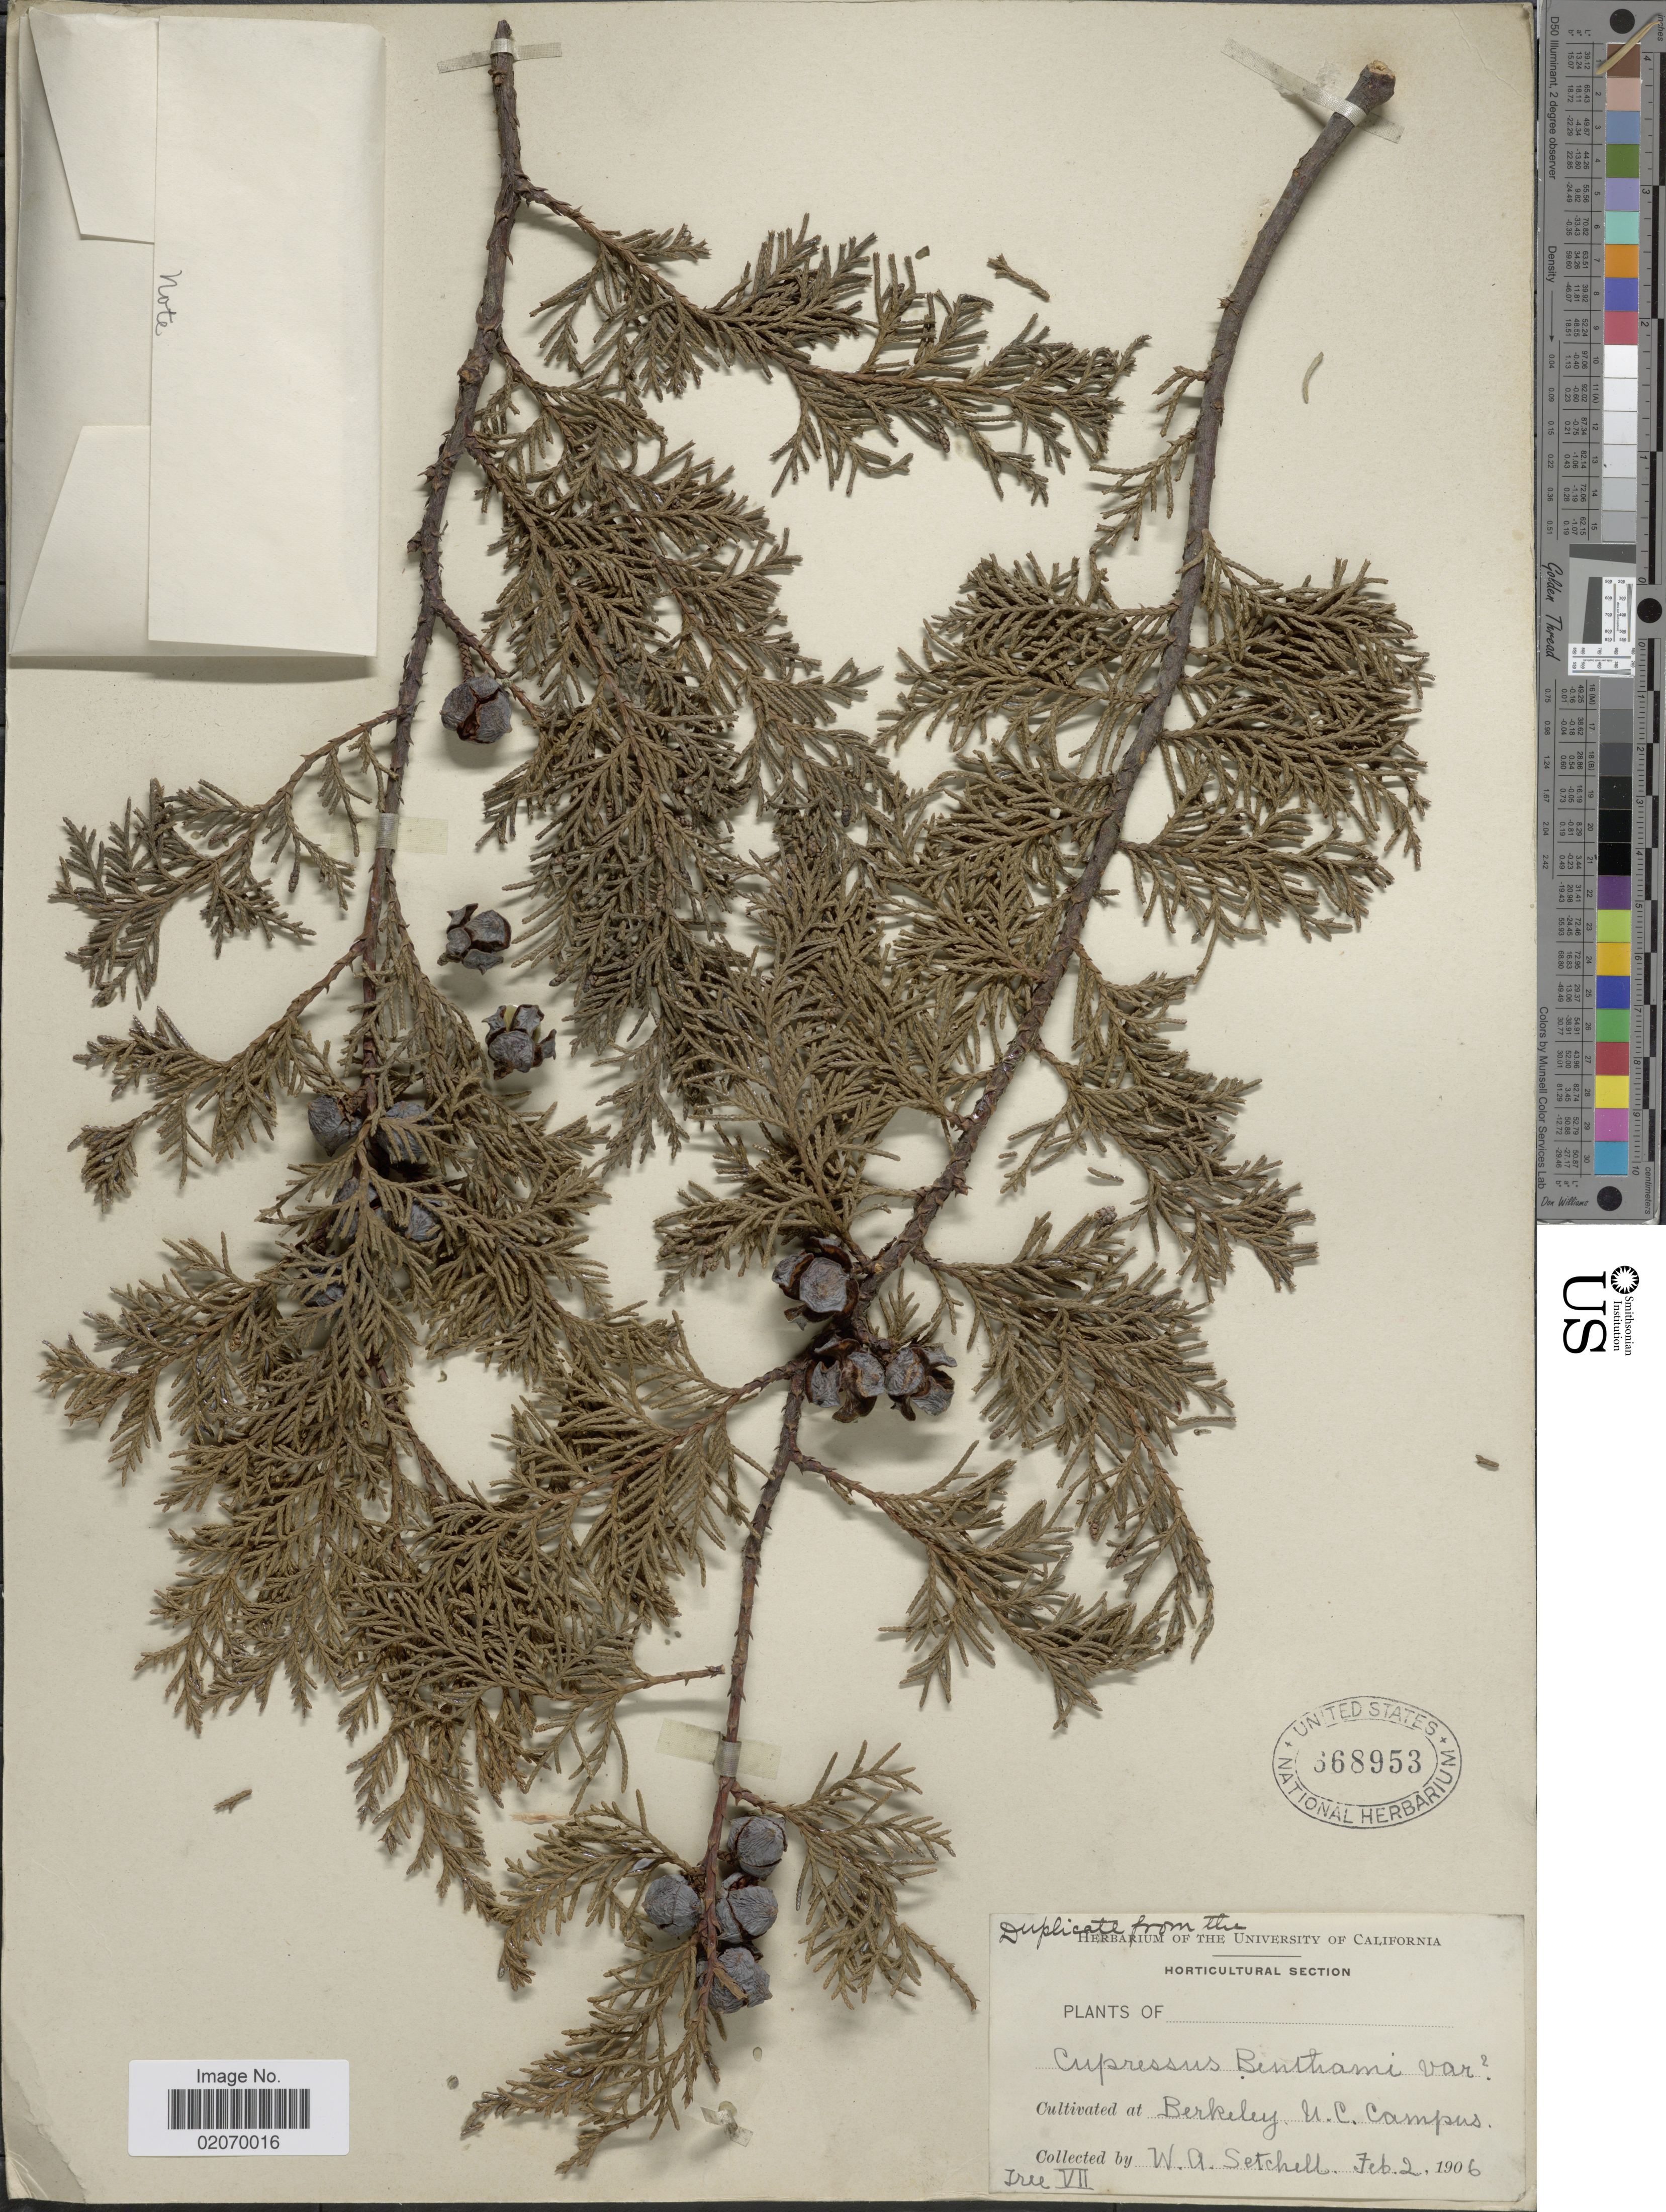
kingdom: Plantae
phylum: Tracheophyta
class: Pinopsida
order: Pinales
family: Cupressaceae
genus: Hesperocyparis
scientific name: Hesperocyparis sp.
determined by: (US) Smithsonian Institution - National Museum of Natural History - Department of Botany (UNITED STATES)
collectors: W. Setchell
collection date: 1906-02-02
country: United States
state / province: California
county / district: Alameda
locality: Berkeley U.C. Campus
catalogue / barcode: US 668953